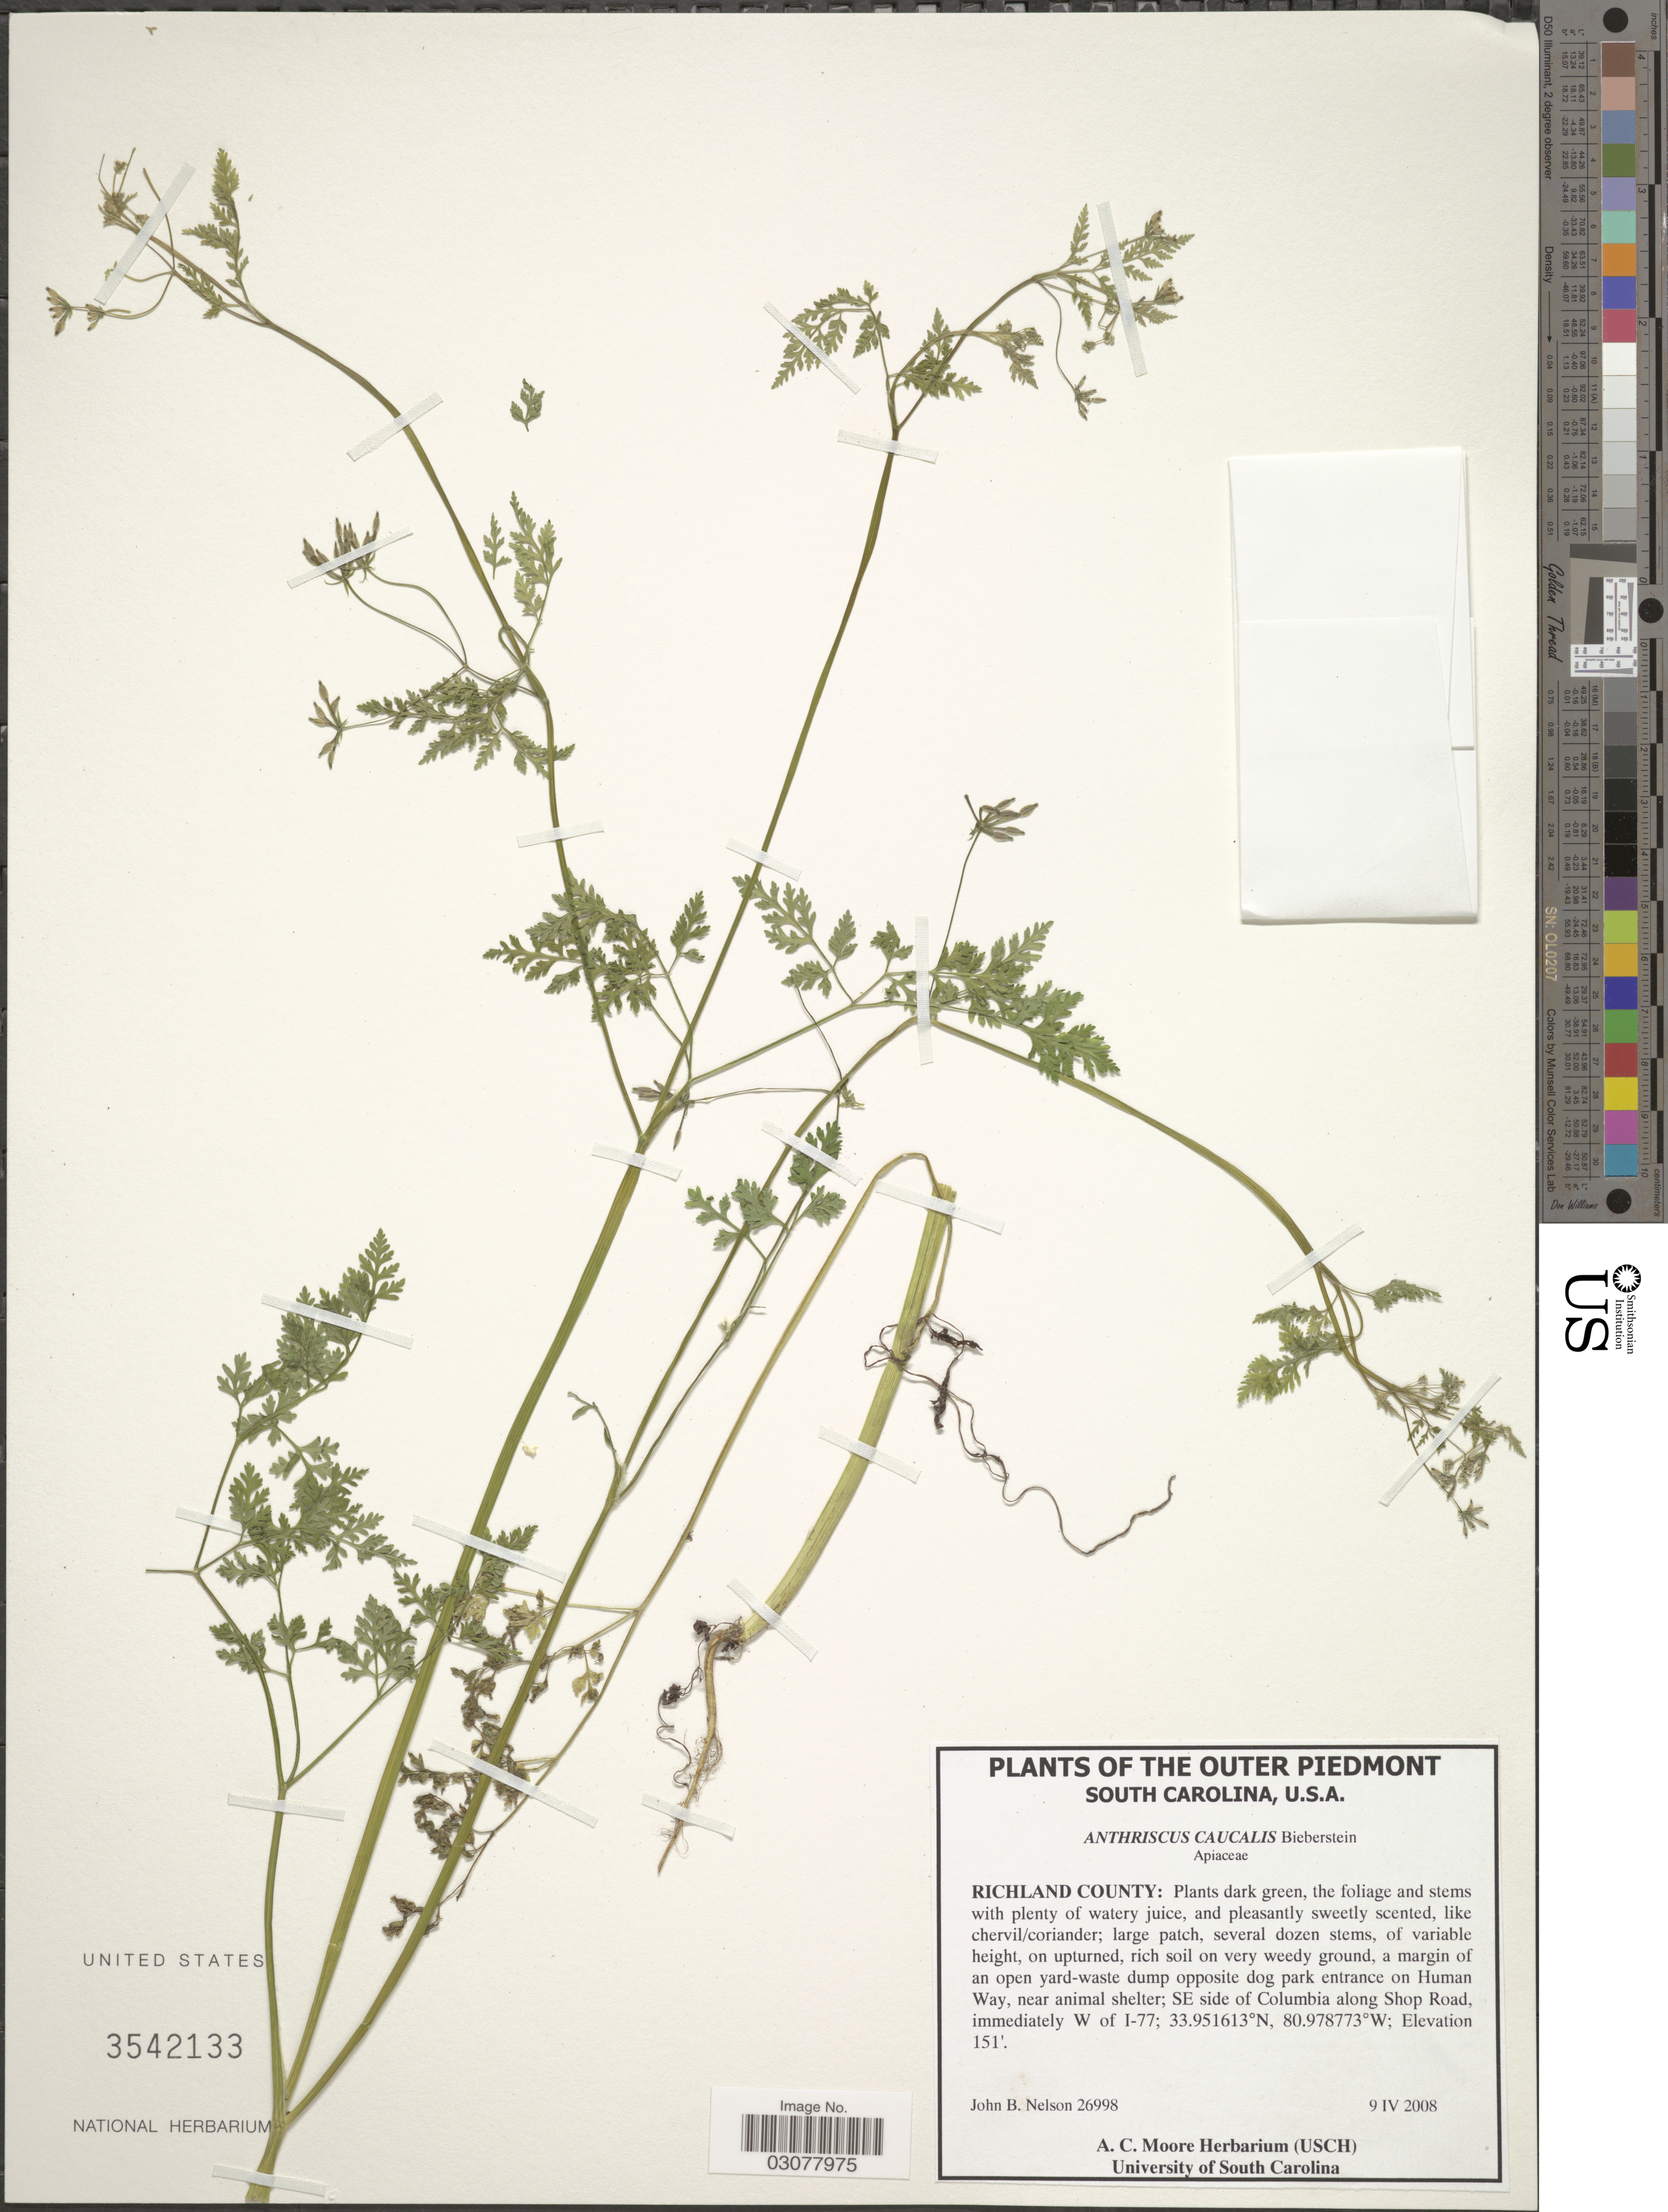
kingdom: Plantae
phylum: Tracheophyta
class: Magnoliopsida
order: Apiales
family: Apiaceae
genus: Anthriscus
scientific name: Anthriscus caucalis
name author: M. Bieb.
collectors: J. B. Nelson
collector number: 26998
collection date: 2008-04-09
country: United States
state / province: South Carolina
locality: The Outer Piedmont, Richland County: a margin of an open yard-waste dump opposite dog park entrance on Human Way, near animal shelter; SE side of Columbia along Shop Road, immediately W of I-77.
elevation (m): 46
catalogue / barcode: US 3542133